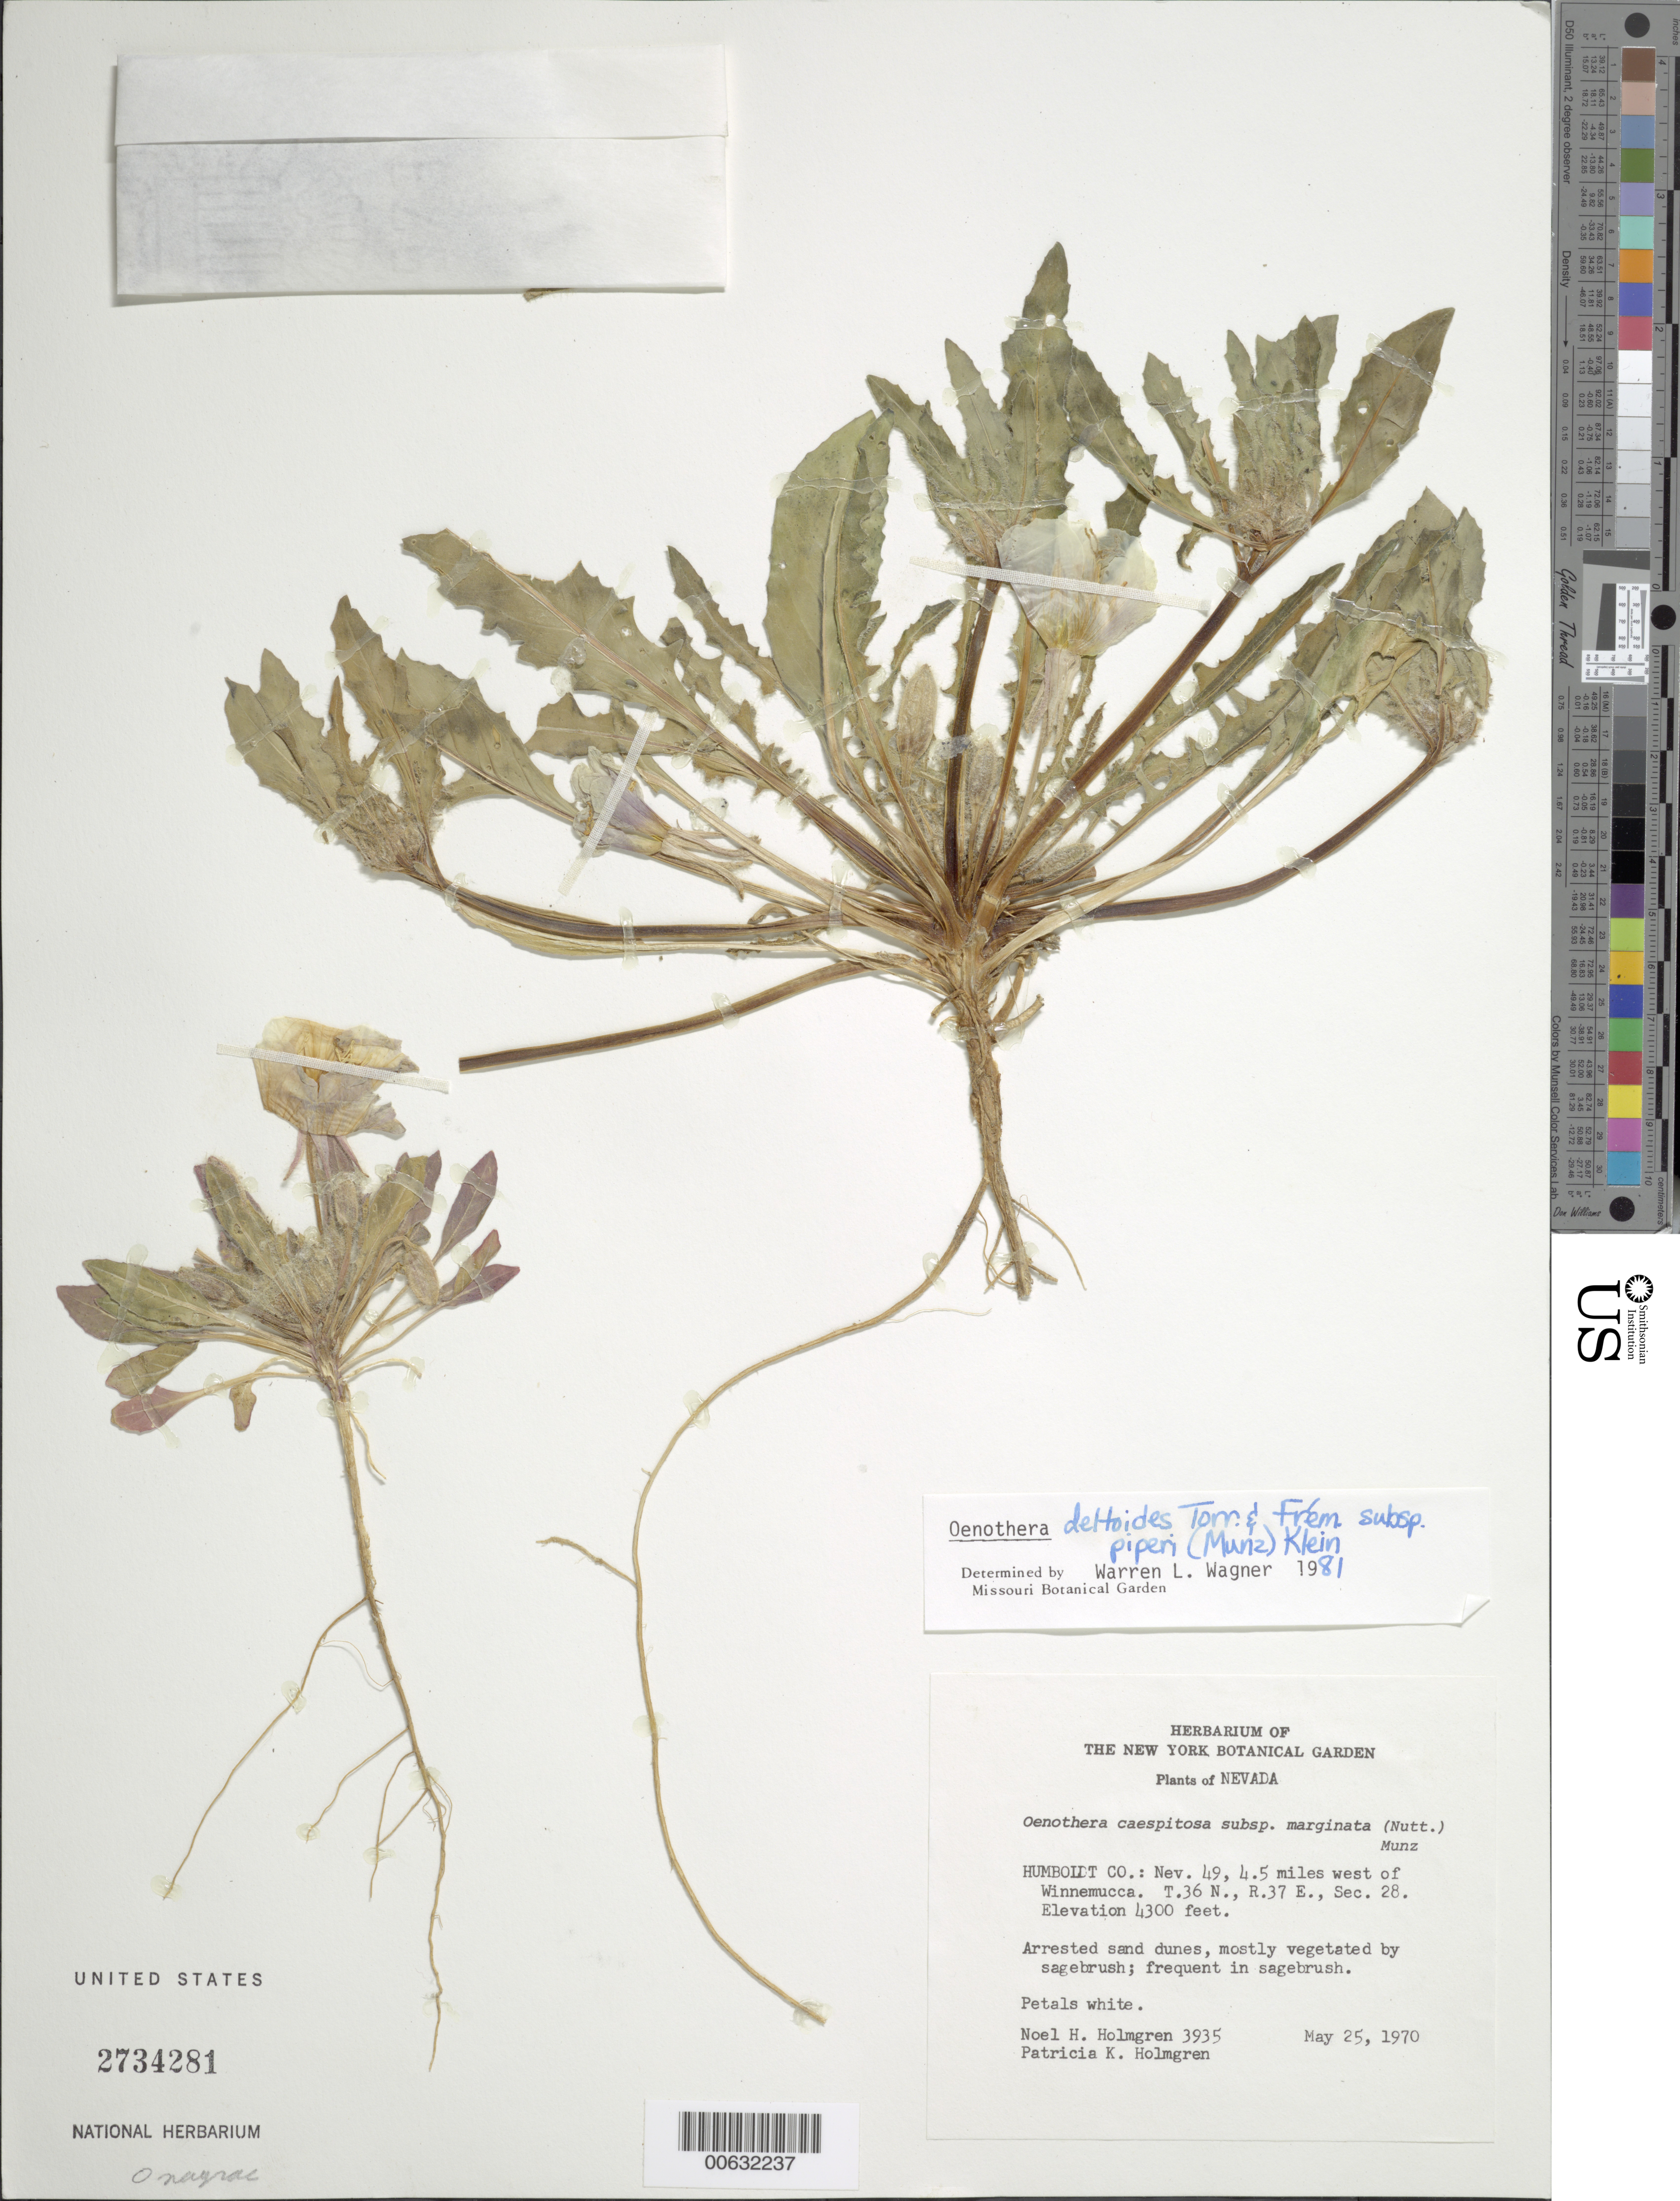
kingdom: Plantae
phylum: Tracheophyta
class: Magnoliopsida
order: Myrtales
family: Onagraceae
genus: Oenothera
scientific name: Oenothera deltoides subsp. piperi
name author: (Munz) W.M. Klein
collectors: N. H. Holmgren & P. K. Holmgren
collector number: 3935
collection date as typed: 25 May 1970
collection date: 1970-05-25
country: United States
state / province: Nevada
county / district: Humboldt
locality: W of Winnemucca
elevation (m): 1311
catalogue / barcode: US 2734281